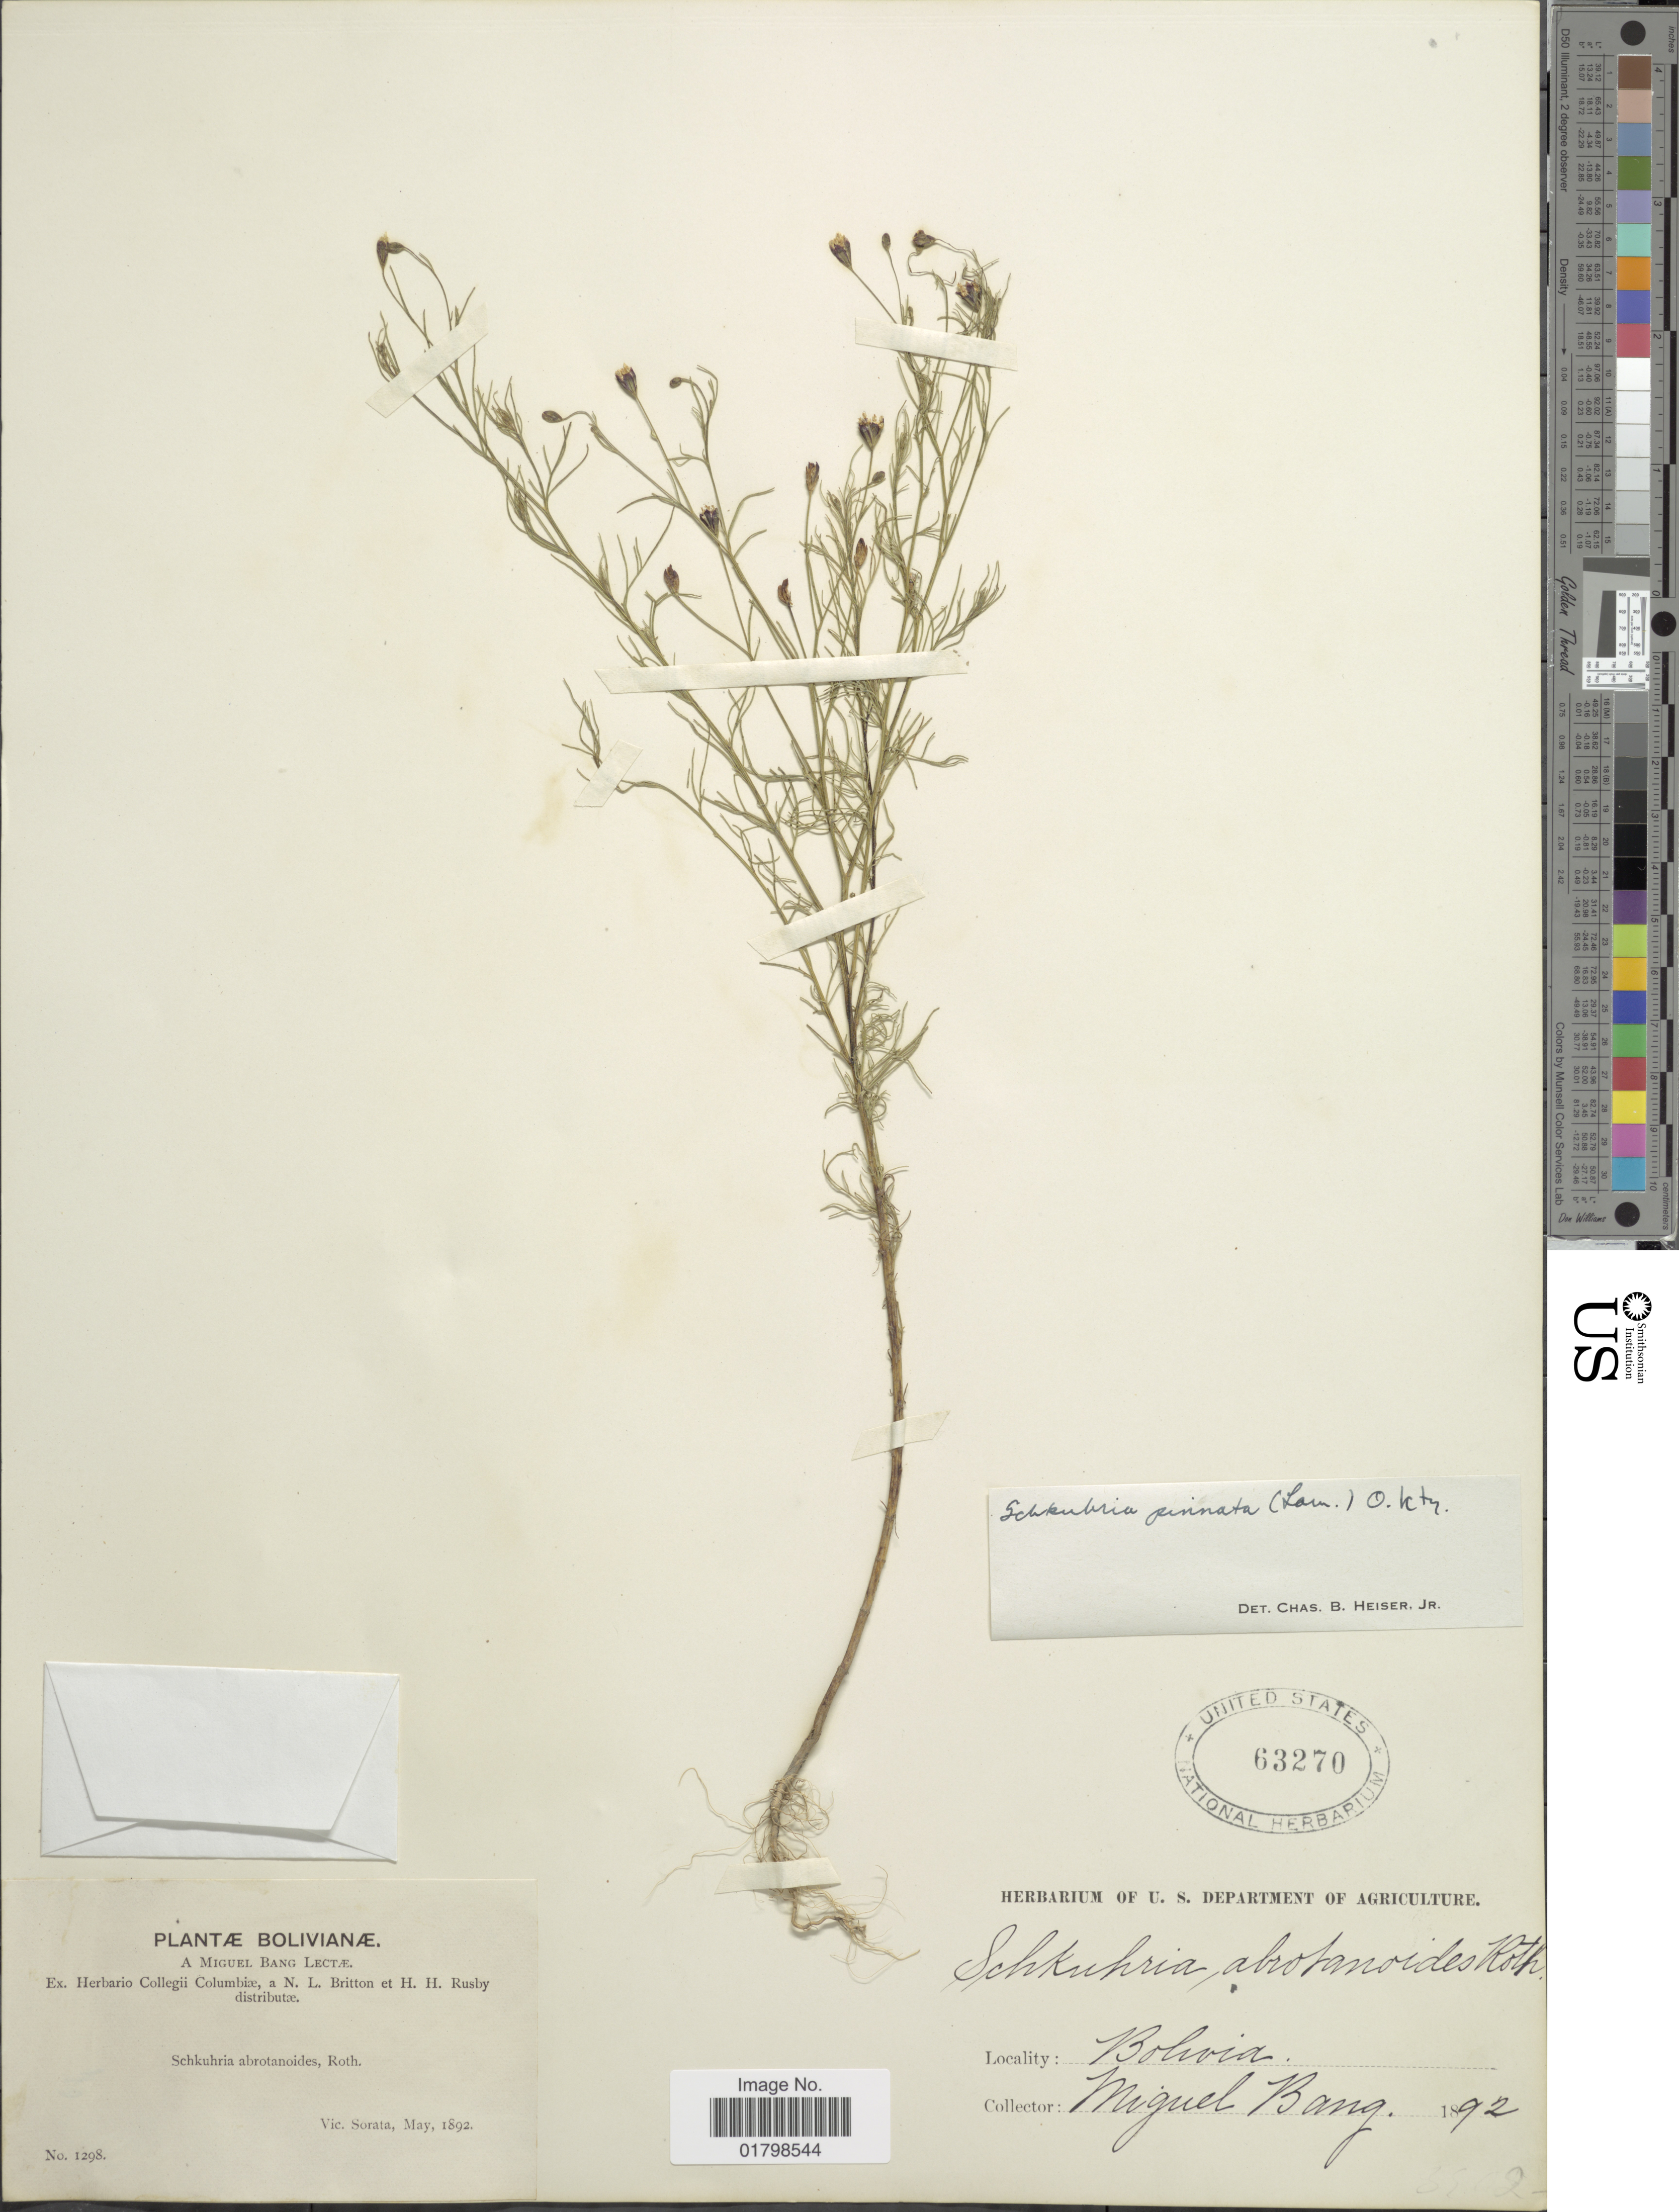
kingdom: Plantae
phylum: Tracheophyta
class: Magnoliopsida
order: Asterales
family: Asteraceae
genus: Schkuhria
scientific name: Schkuhria pinnata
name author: (Lam.) Kuntze ex Thell.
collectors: M. Bang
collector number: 1298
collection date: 1892-05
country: Bolivia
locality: Vic. Sorata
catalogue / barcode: US 63270